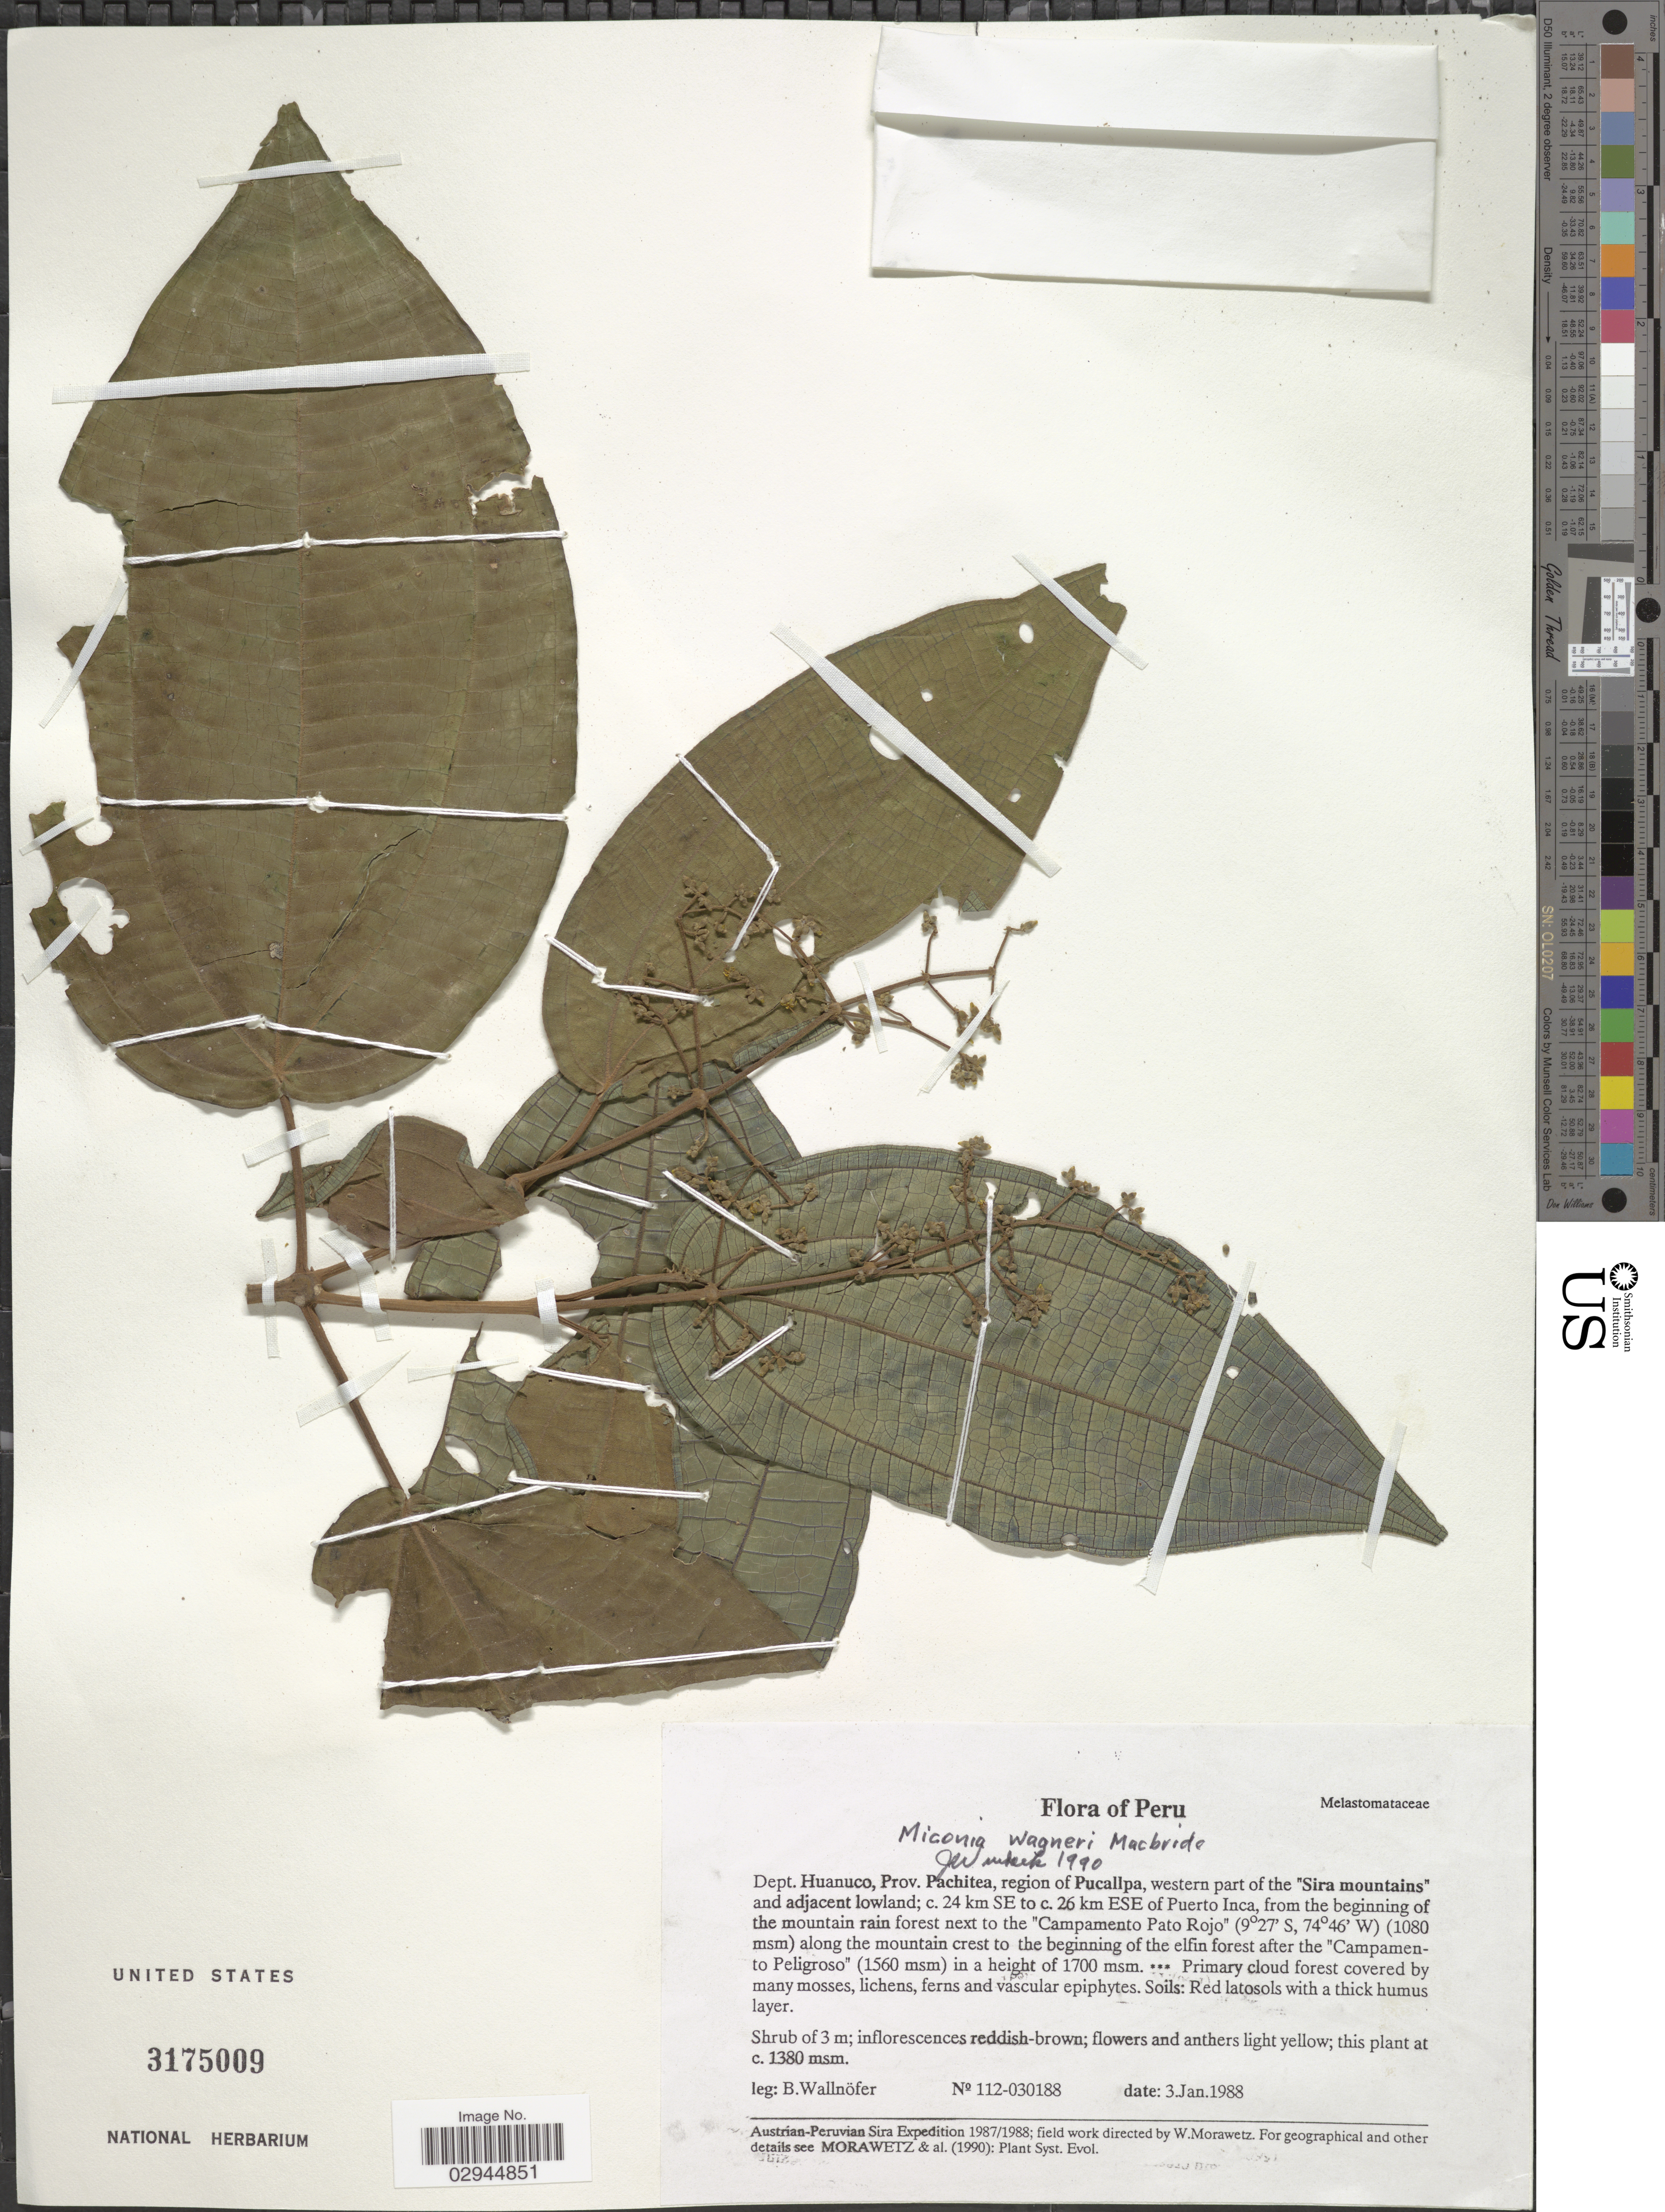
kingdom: Plantae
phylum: Tracheophyta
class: Magnoliopsida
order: Myrtales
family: Melastomataceae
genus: Miconia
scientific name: Miconia wagneri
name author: J.F. Macbr.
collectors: B. Wallnöfer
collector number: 112-030188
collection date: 1988-01-03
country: Peru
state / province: Huánuco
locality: Dept. Huanuco, Prov. Pachitea, region of Pucallpa, western part of the "Sira mountains" and adjacent lowland; c. 24 km SE to c. 26 km ESE of Puerto Inca, from the beginning of the mountain rain forest next to the "Campamento Pato Rojo" along the mountain crest to the beginning of the elfin forest after the "Campamento Peligroso".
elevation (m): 1380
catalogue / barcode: US 3175009